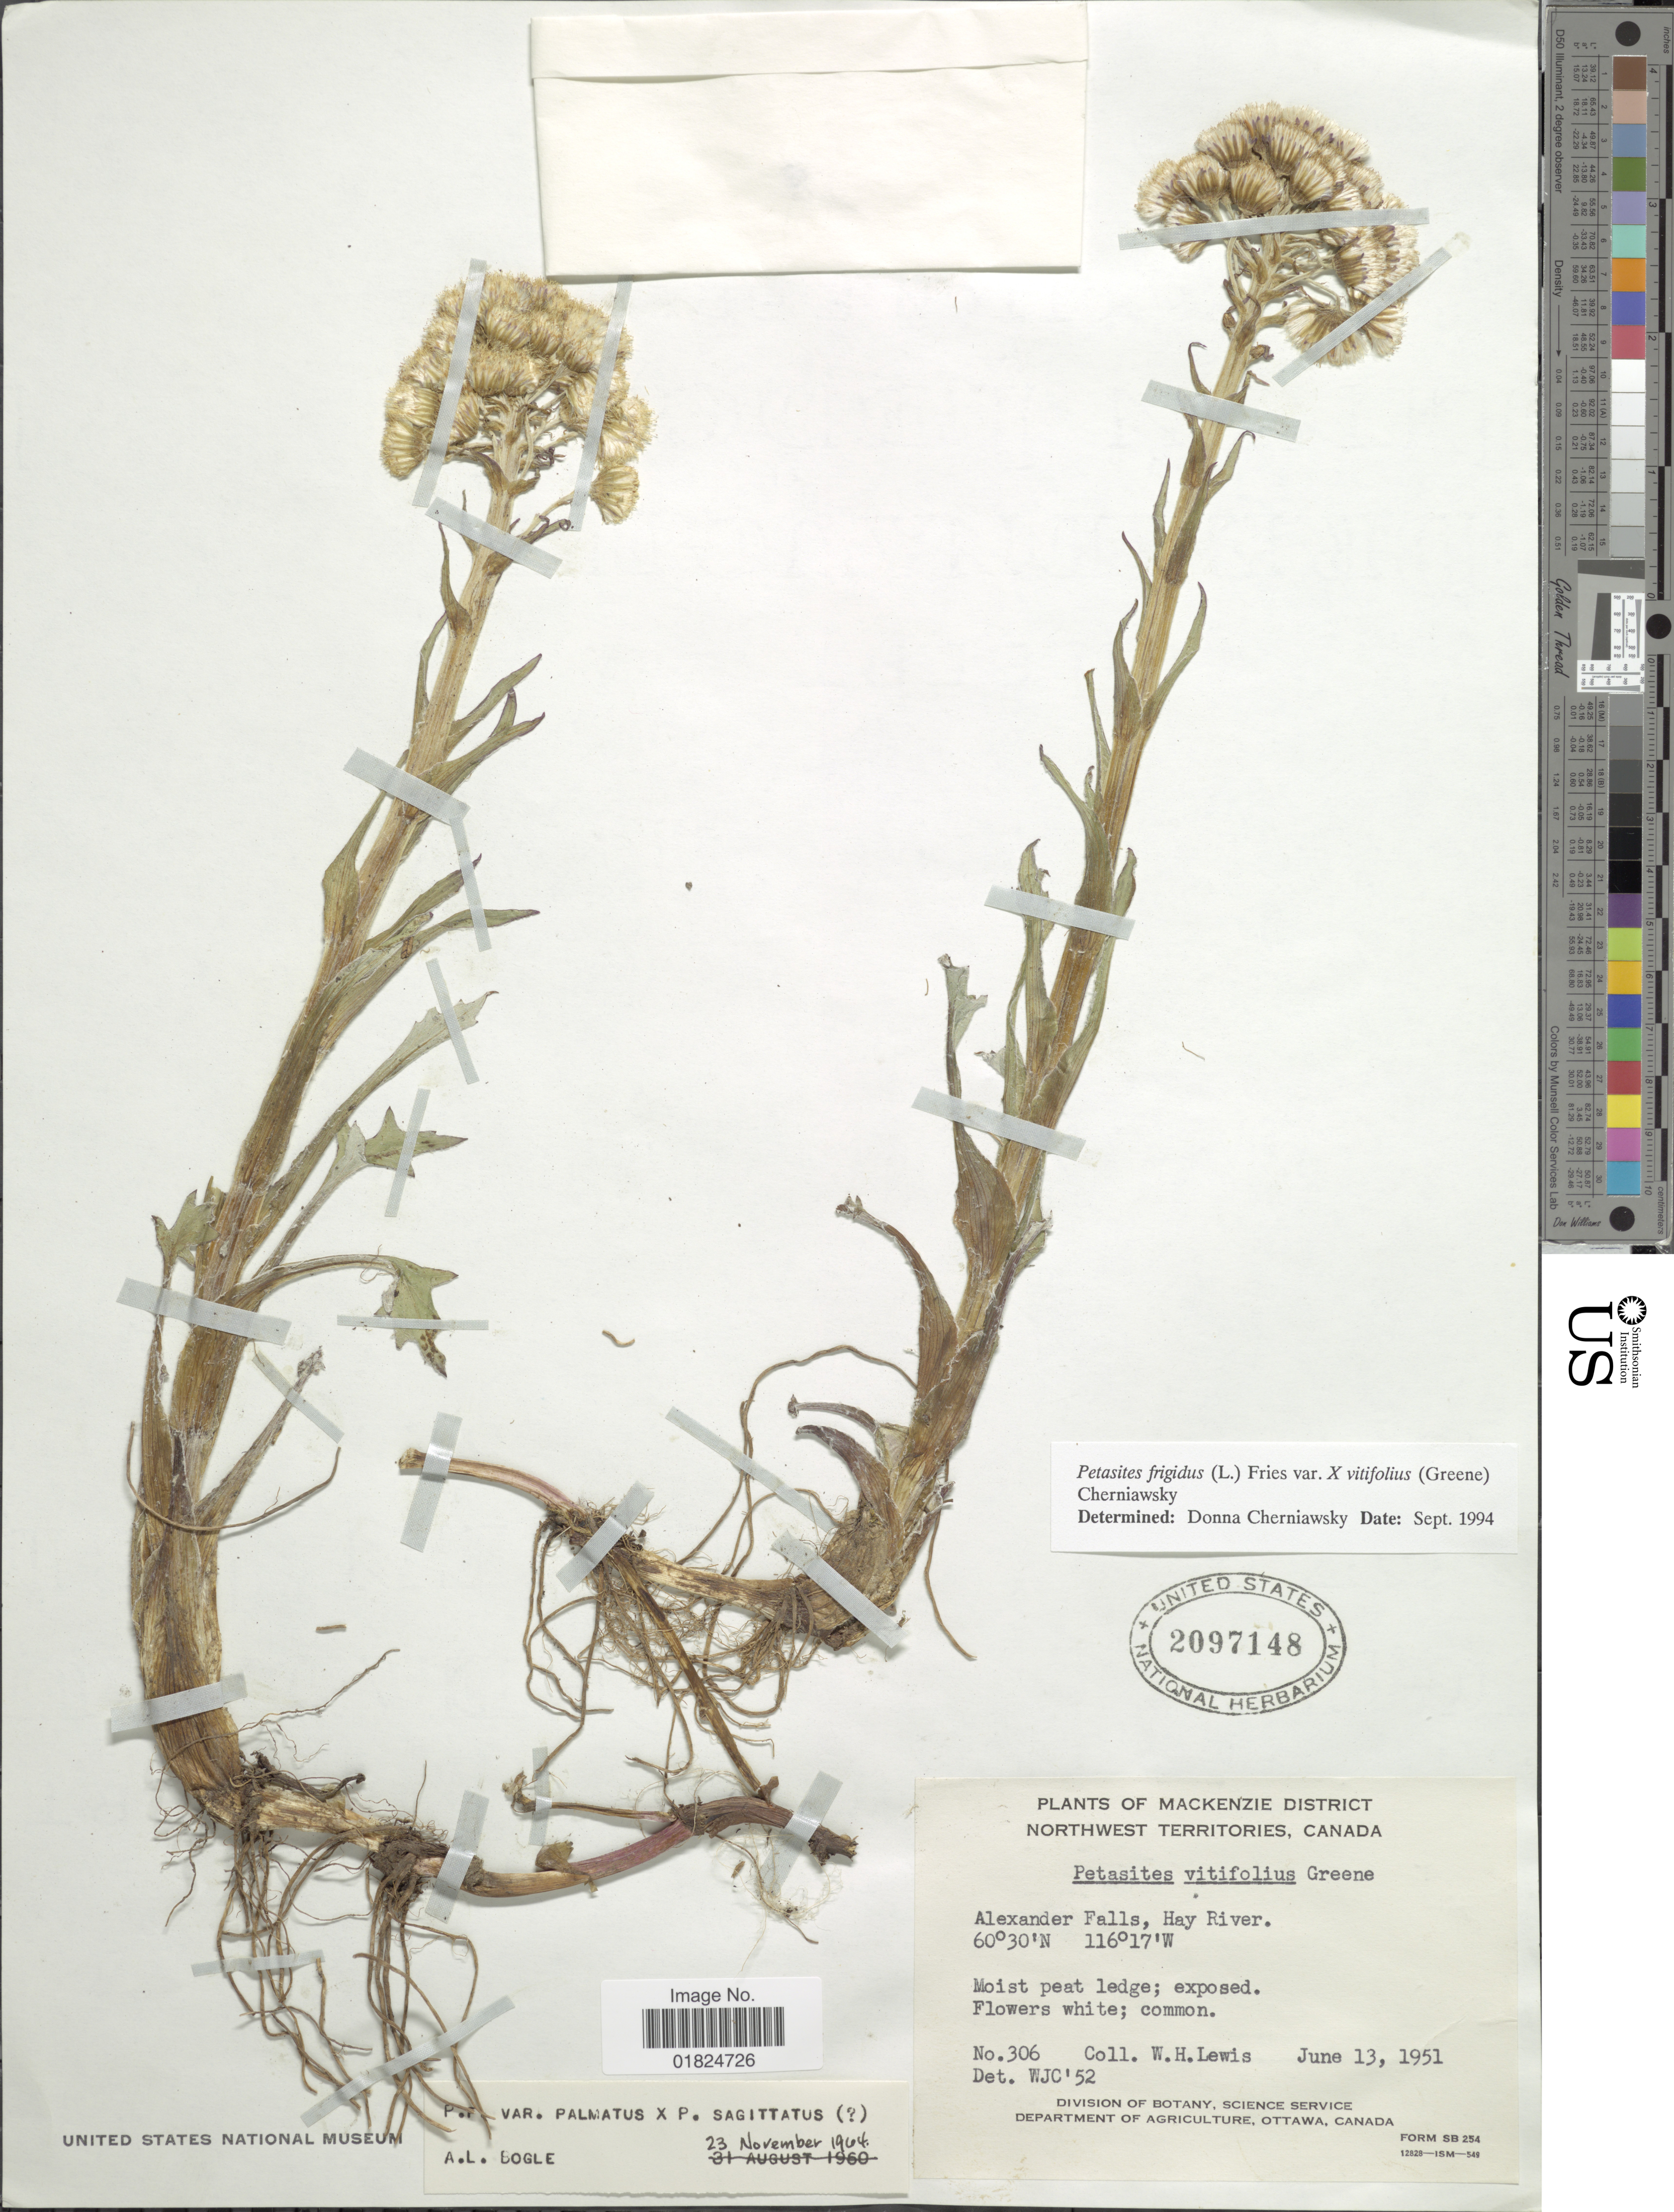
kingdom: Plantae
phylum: Tracheophyta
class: Magnoliopsida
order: Asterales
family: Asteraceae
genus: Petasites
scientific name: Petasites frigidus var. vitifolius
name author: (Greene) Cherniawsky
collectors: W. H. Lewis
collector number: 306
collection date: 1951-06-13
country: Canada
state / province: Northwest Territories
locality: Mackenzie District. Northwest Territories, Canada. Alexander Falls, Hay River.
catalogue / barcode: US 2097148